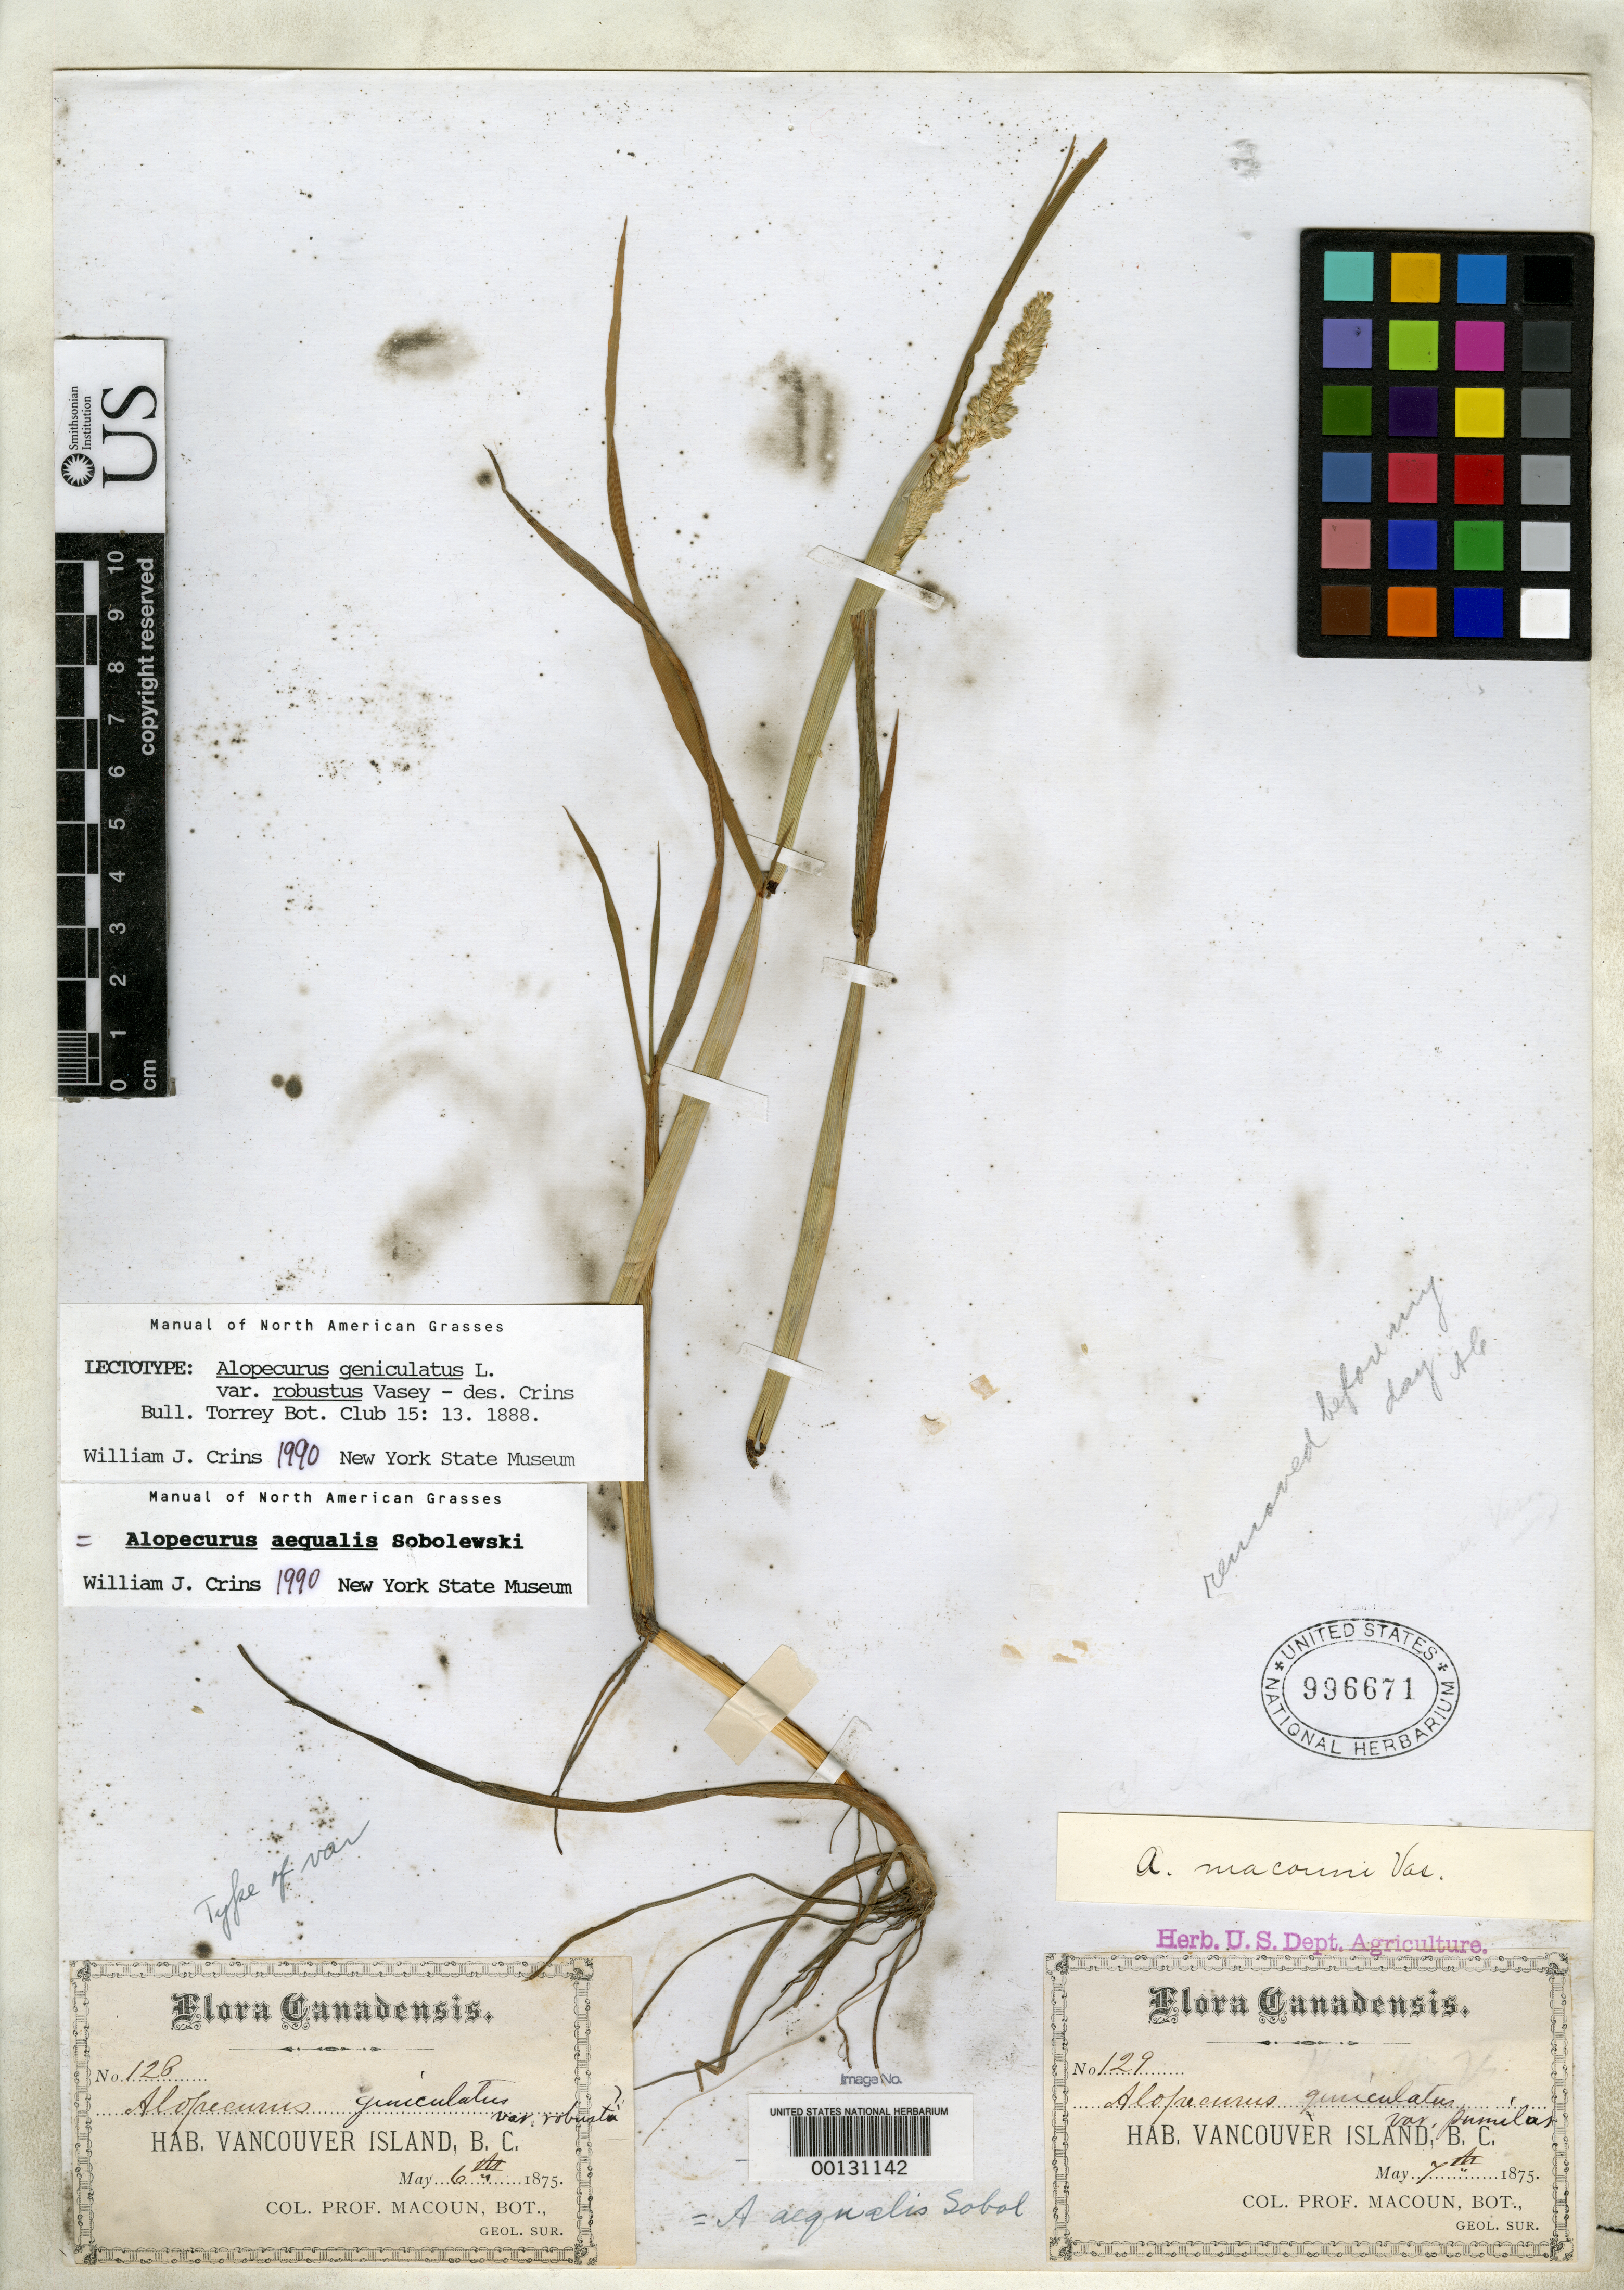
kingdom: Plantae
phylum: Tracheophyta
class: Liliopsida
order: Poales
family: Poaceae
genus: Alopecurus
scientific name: Alopecurus geniculatus var. robustus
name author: Vasey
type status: Lectotype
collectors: J. Macoun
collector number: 128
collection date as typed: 06 May 1875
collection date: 1875-05-06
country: Canada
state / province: British Columbia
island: Vancouver Island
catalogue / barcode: US 996671